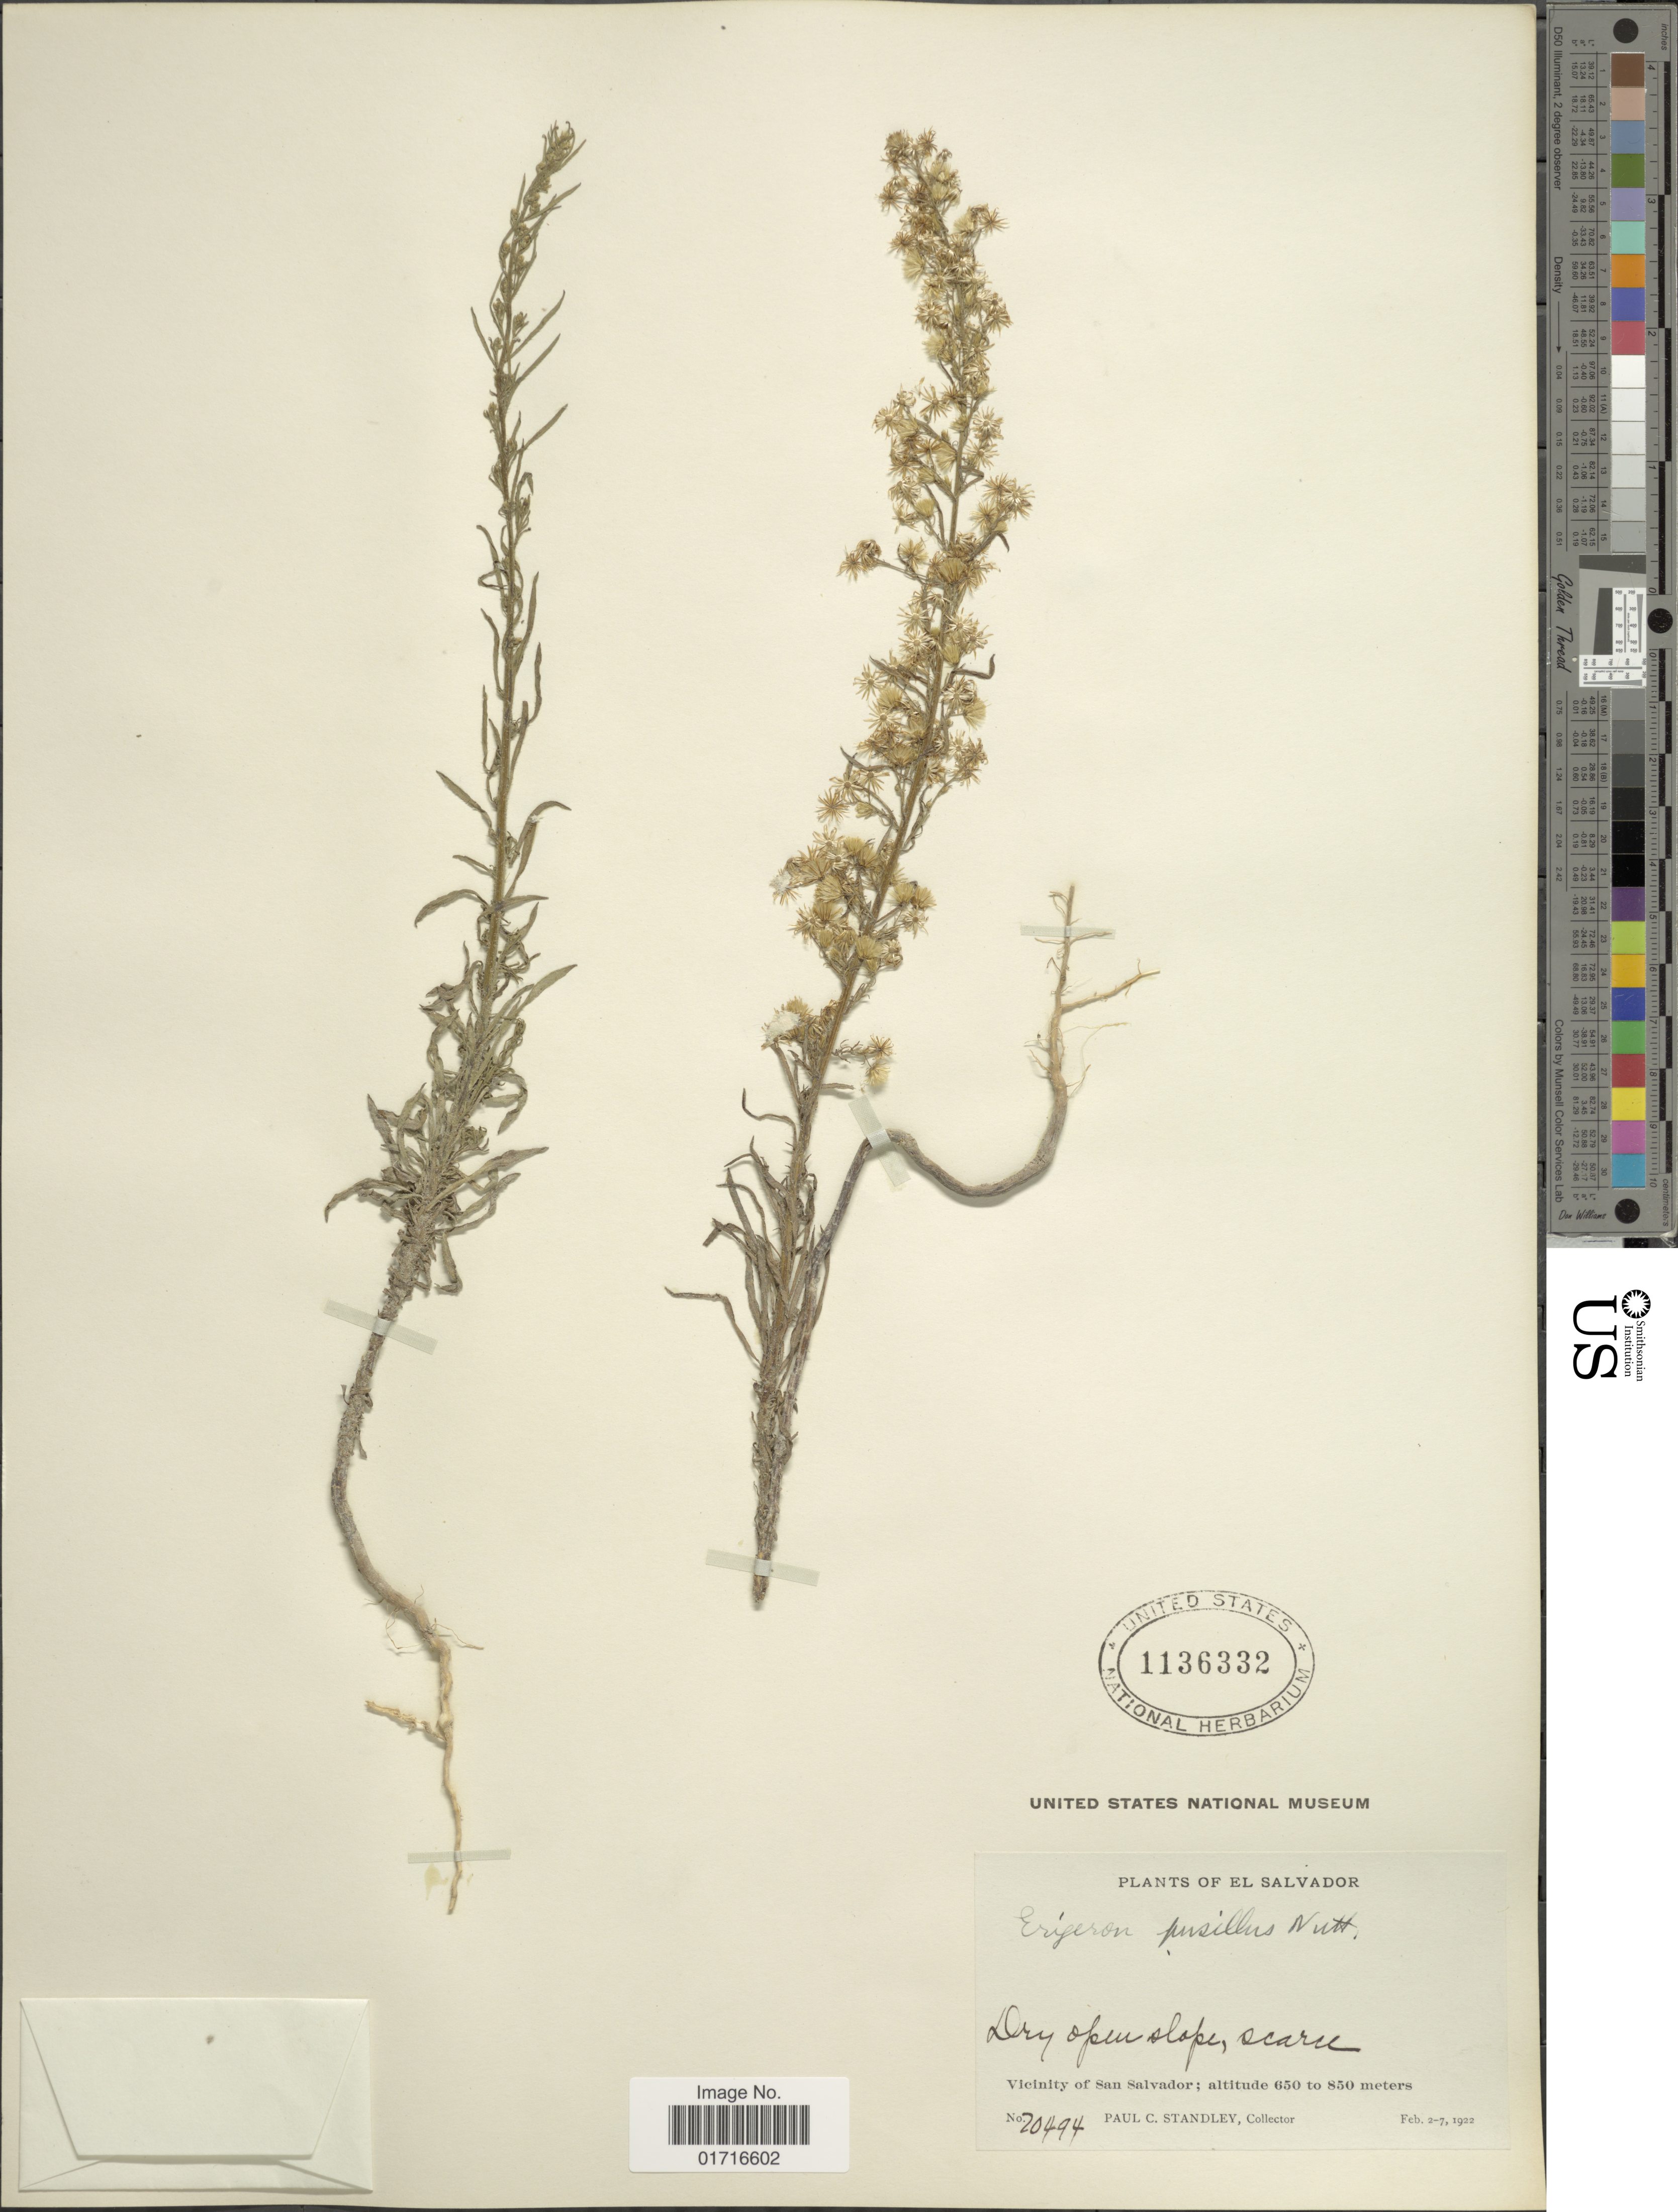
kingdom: Plantae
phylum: Tracheophyta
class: Magnoliopsida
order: Asterales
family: Asteraceae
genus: Conyza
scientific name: Conyza pusilla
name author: Houtt.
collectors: P. C. Standley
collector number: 20494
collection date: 1922-02-02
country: El Salvador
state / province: San Salvador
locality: Vicinity of San Salvador.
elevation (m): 650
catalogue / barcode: US 1136332